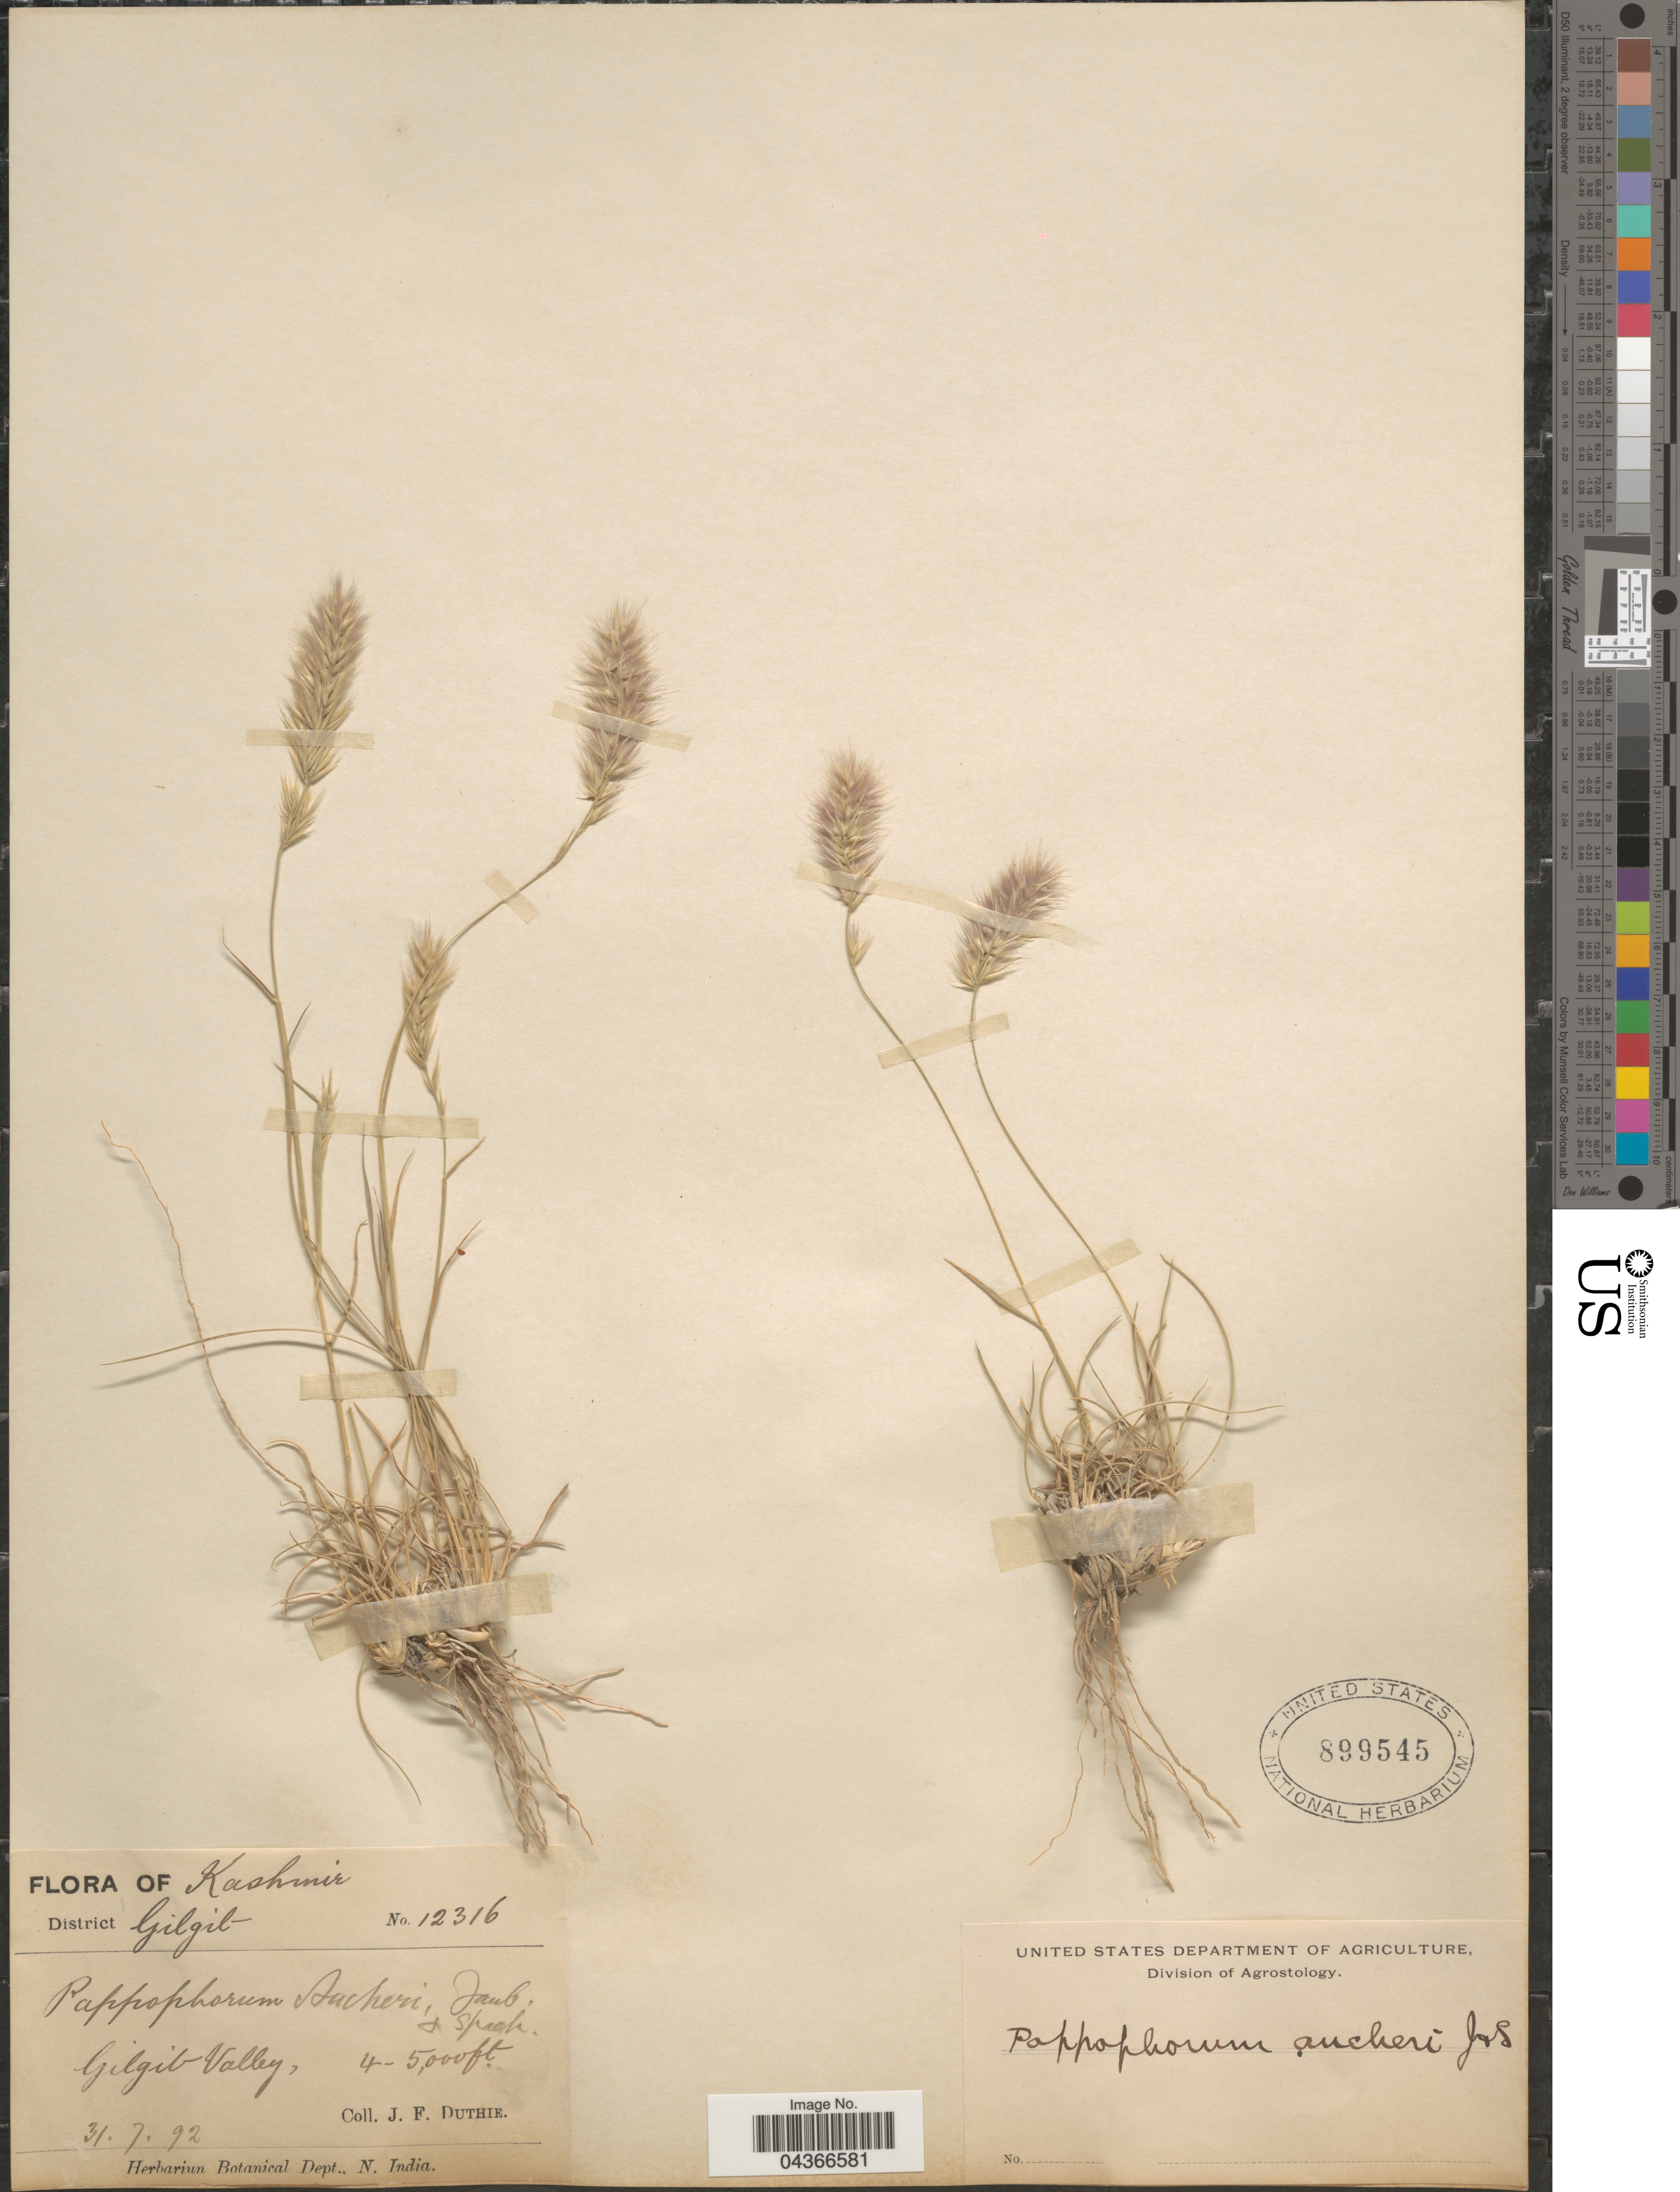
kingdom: Plantae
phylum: Tracheophyta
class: Liliopsida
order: Poales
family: Poaceae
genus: Enneapogon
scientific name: Enneapogon persicus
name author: Boiss.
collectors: J. F. Duthie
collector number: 12316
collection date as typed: Transcribed d/m/y: 31/7/92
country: Pakistan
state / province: Gilgit-Baltistan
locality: Kashmir. District Gilgit. Gilgit Valley.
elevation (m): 1219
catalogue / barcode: US 899545